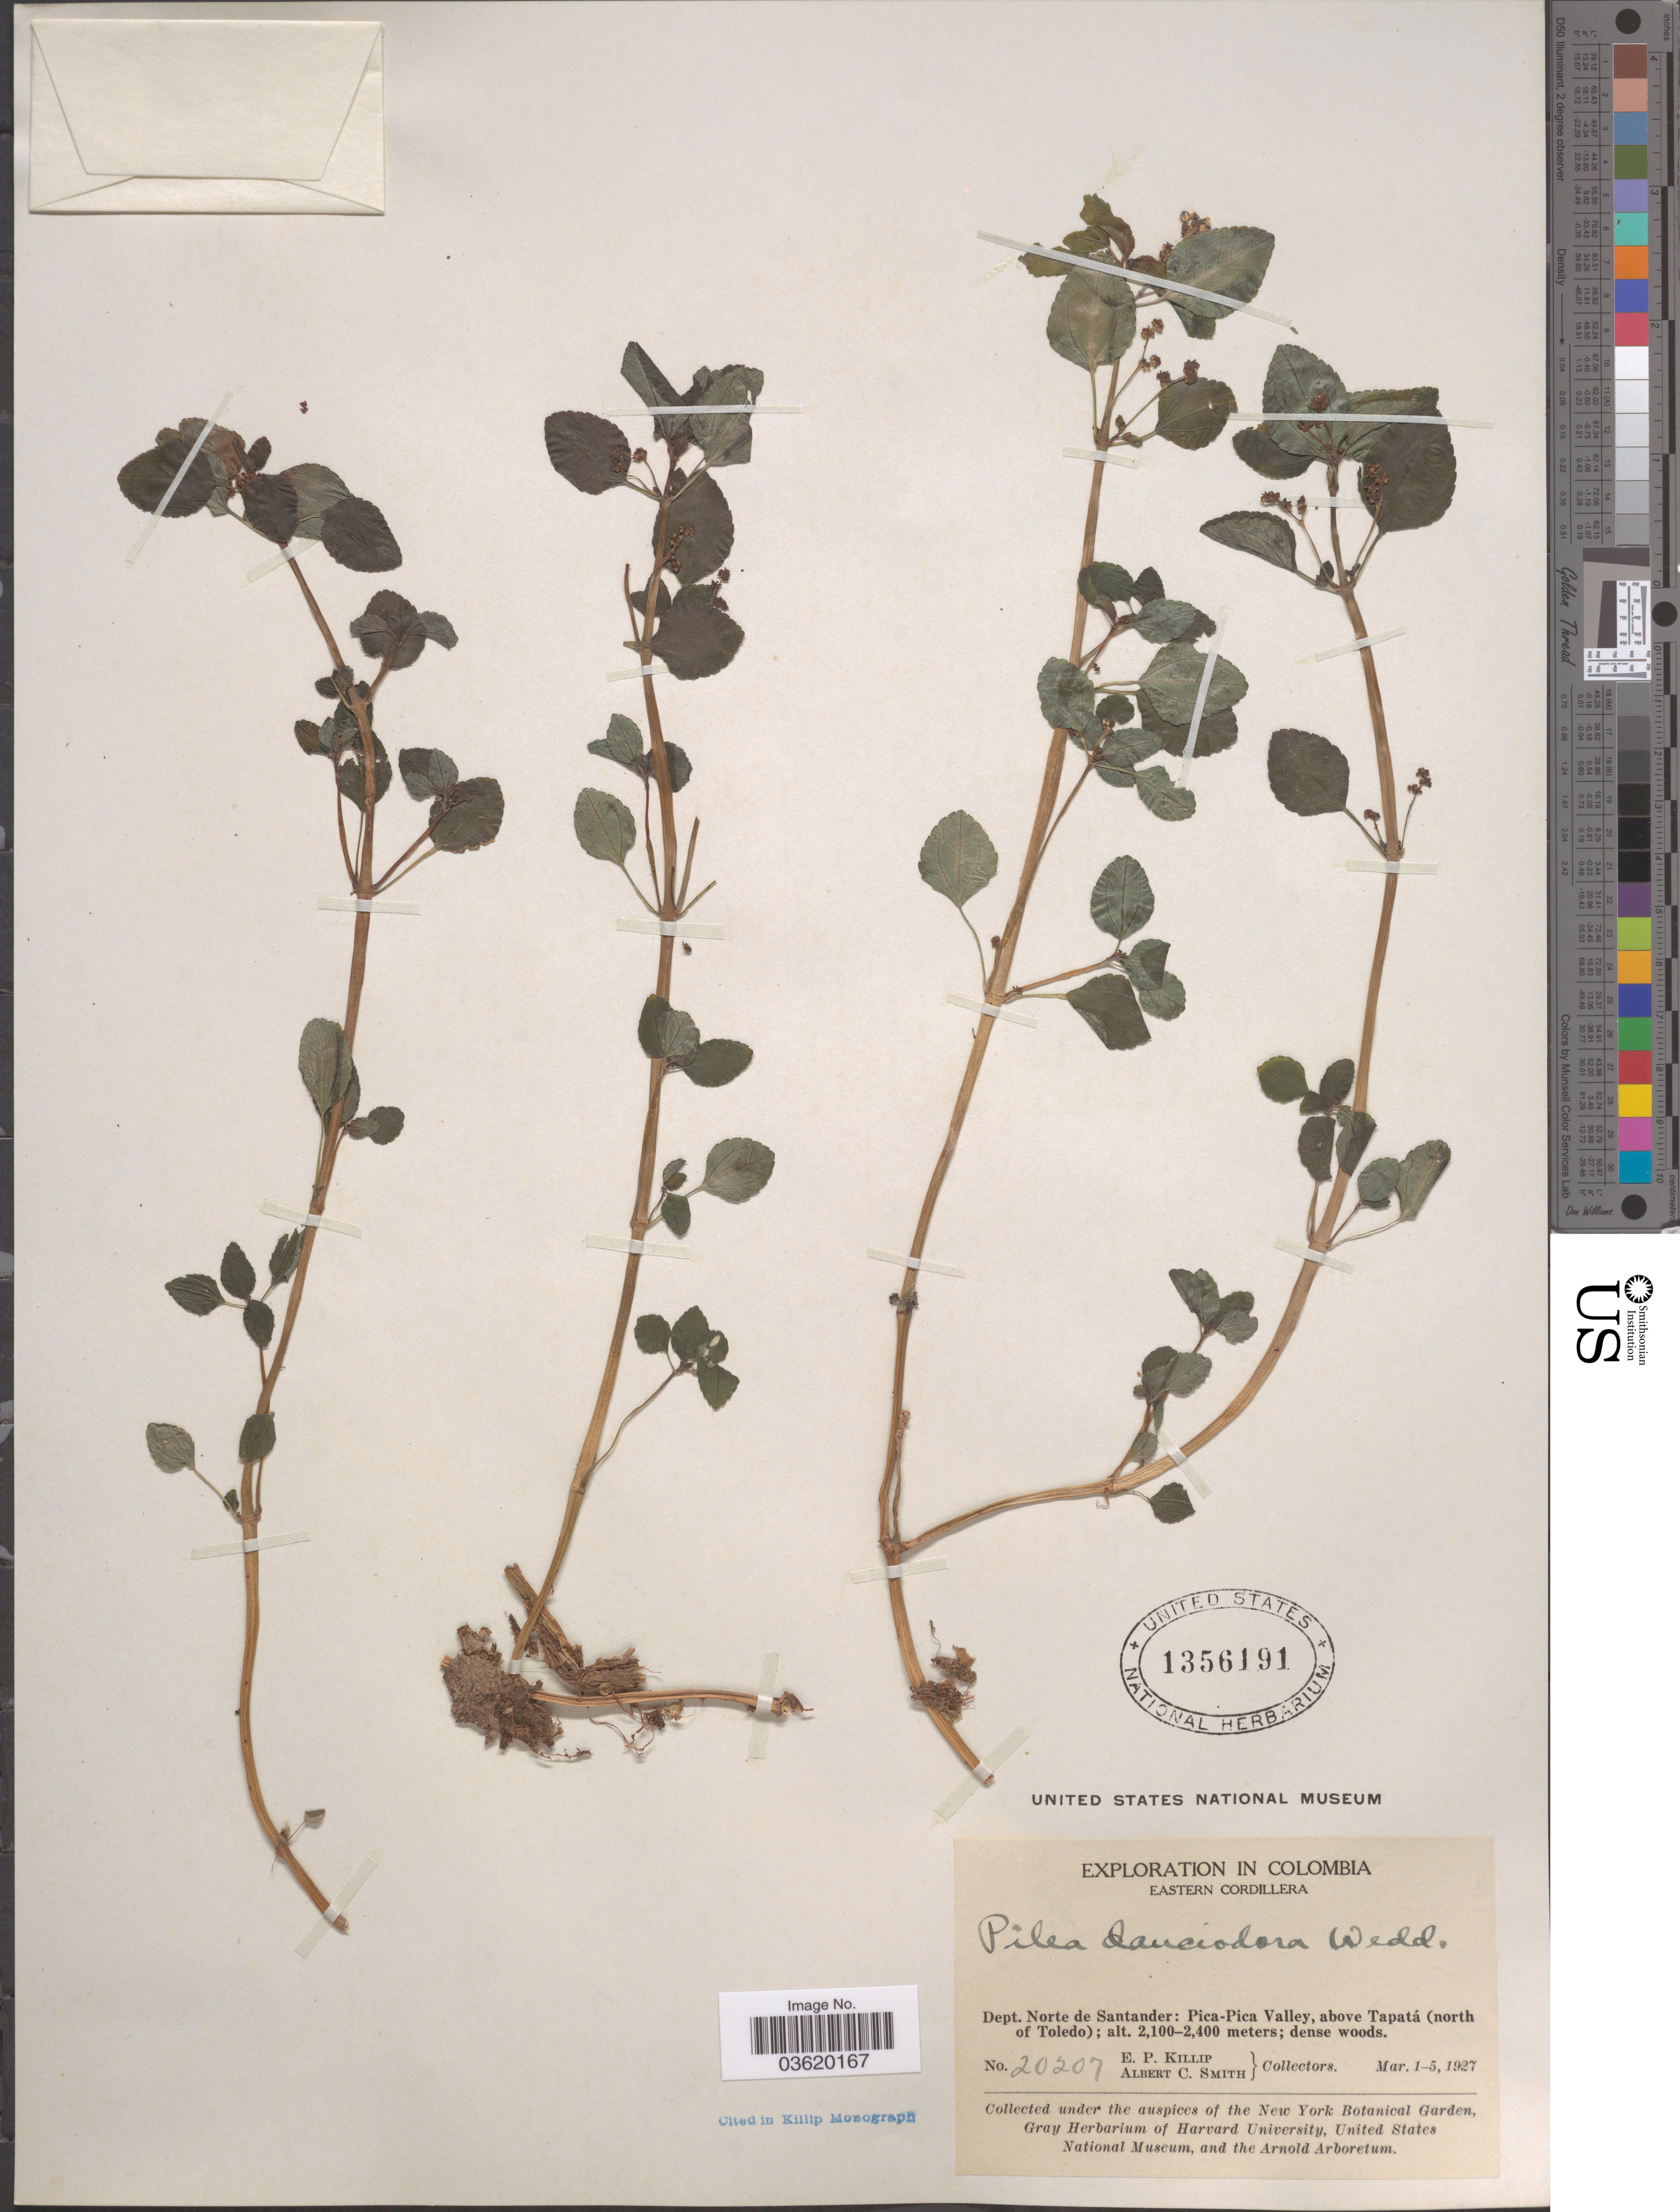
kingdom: Plantae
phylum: Tracheophyta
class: Magnoliopsida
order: Rosales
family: Urticaceae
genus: Pilea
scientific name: Pilea dauciodora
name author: Pav. ex Wedd.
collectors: E. P. Killip & A. C. Smith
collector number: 20207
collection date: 1927-03-01/1927-03-05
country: Colombia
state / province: Norte de Santander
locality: Eastern Cordillera. Dept. Norte de Santander: Pica-Pica Valley, above Tapatá (north of Toledo).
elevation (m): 2100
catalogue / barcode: US 1356191